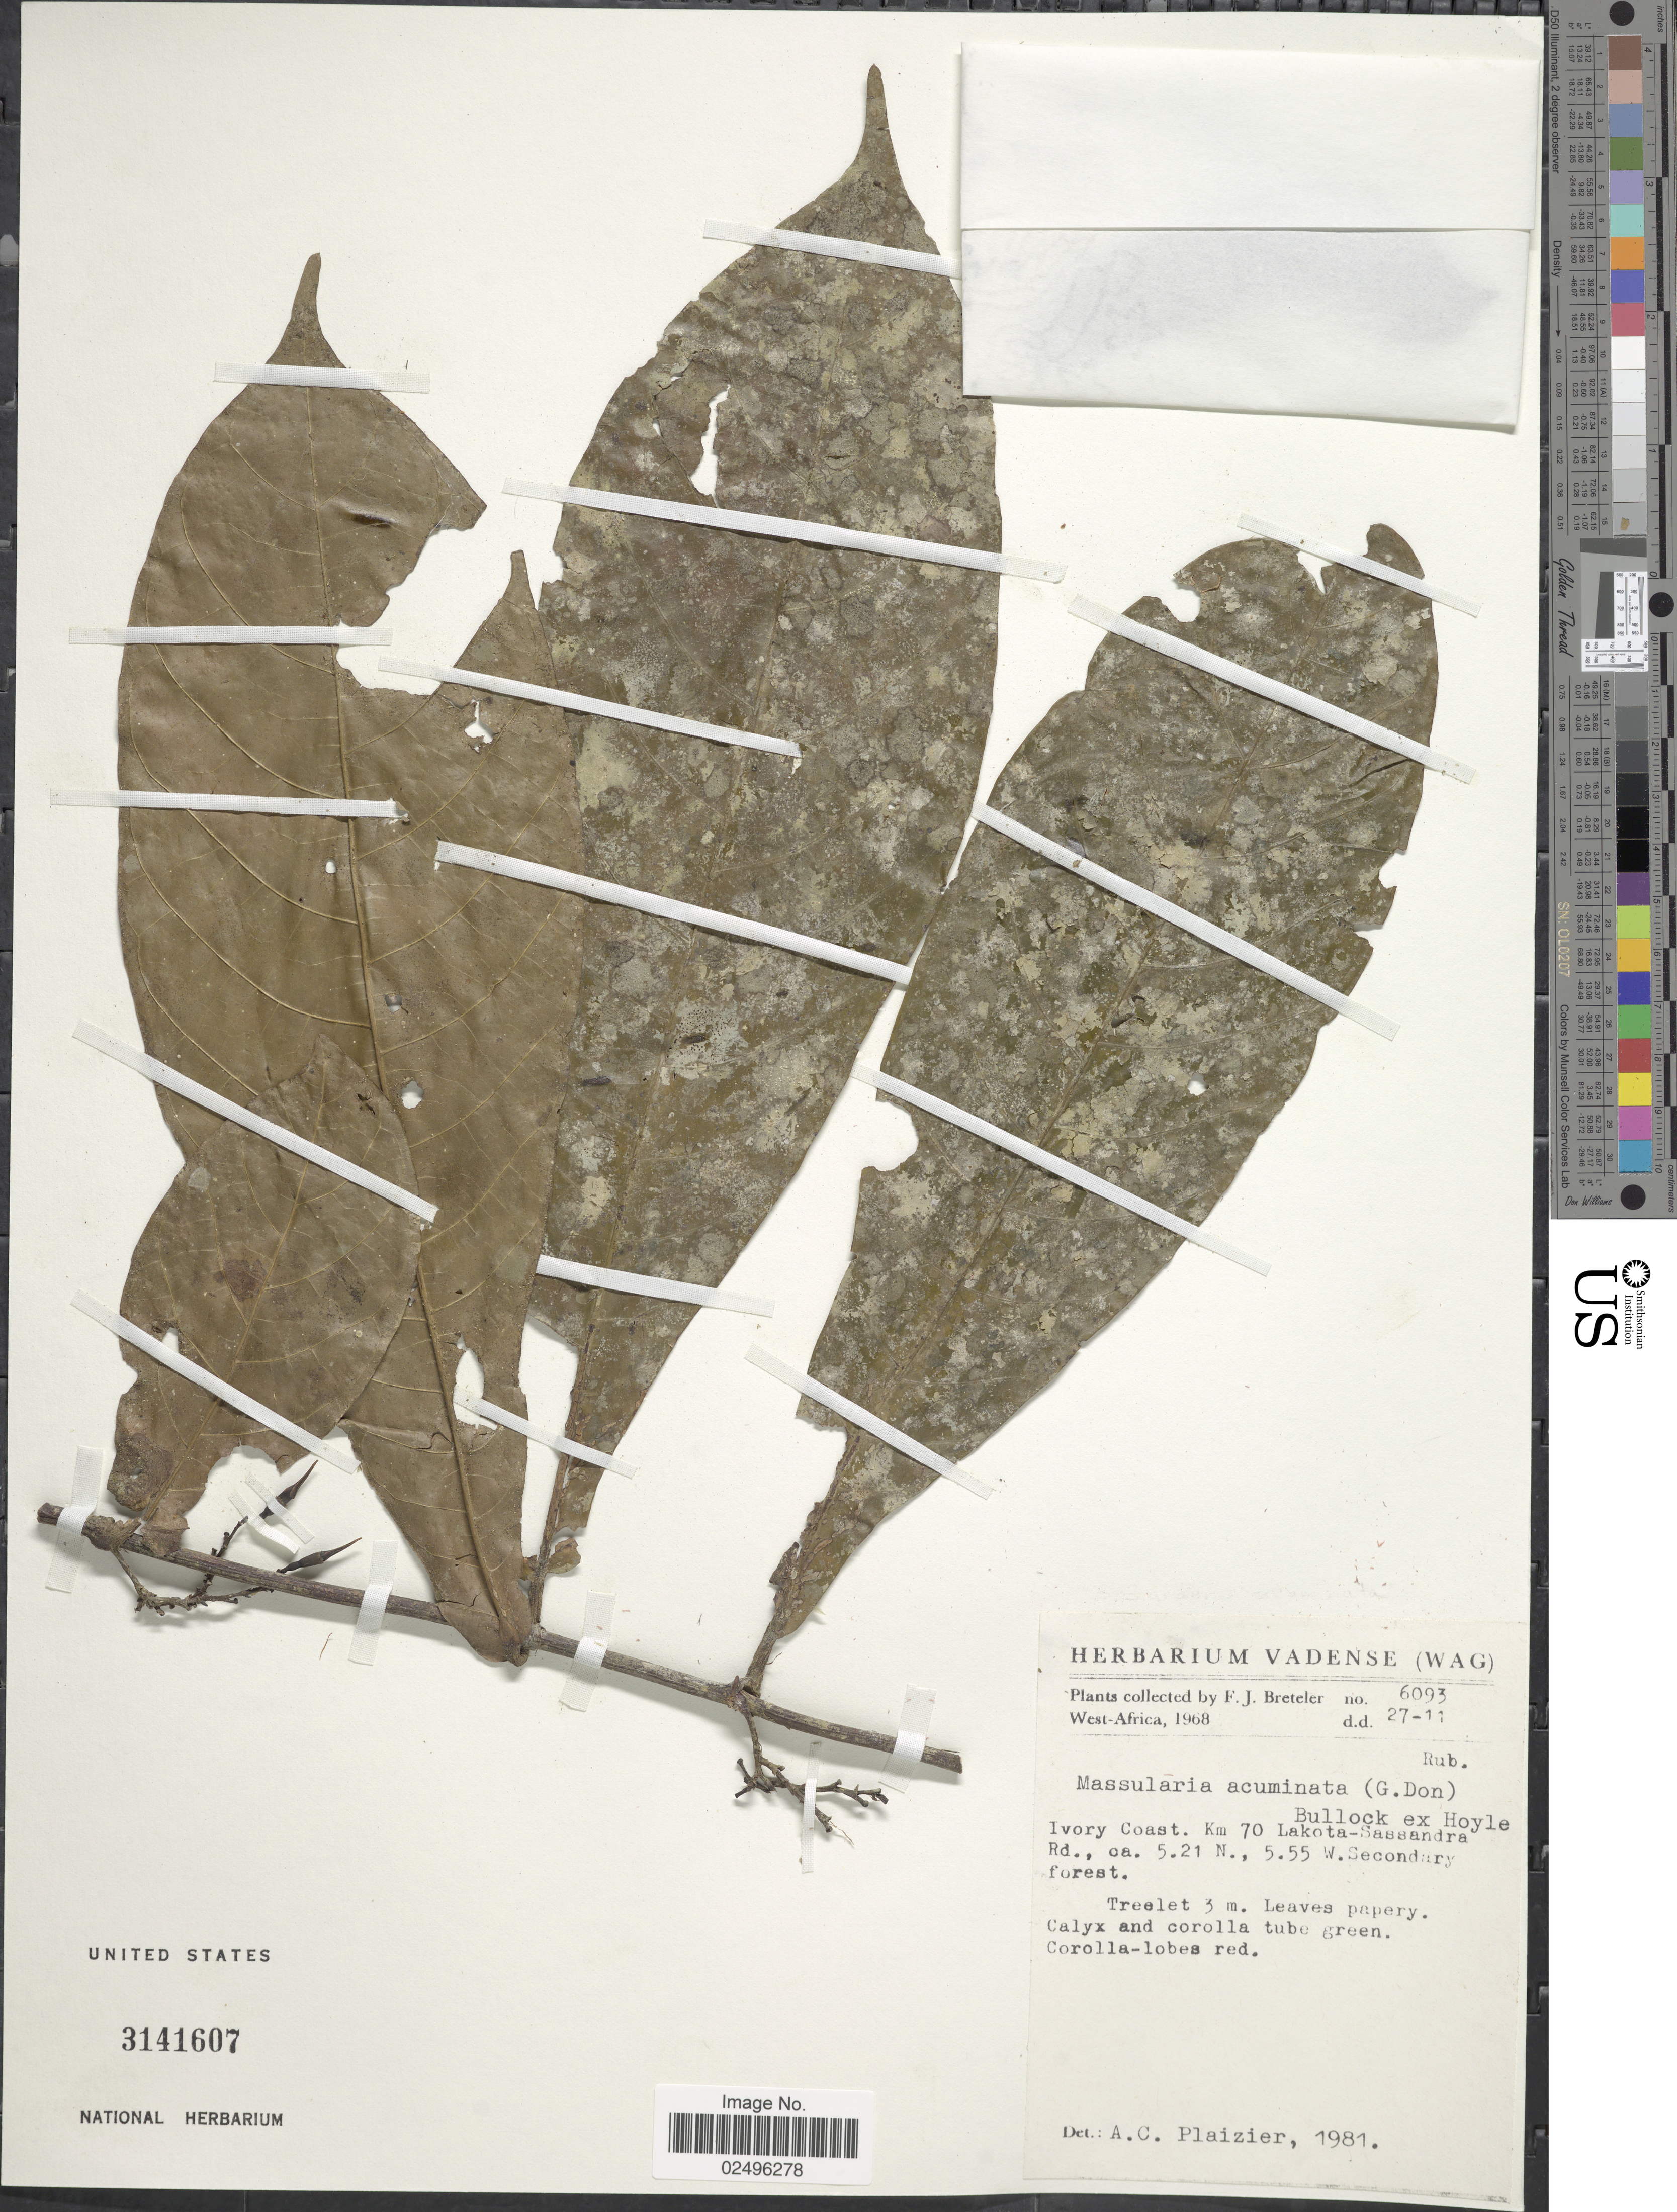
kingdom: Plantae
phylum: Tracheophyta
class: Magnoliopsida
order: Gentianales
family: Rubiaceae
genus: Massularia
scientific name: Massularia acuminata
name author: (G. Don) Bullock ex Hoyle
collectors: F. J. Breteler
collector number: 6093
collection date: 1968-11-27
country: Ivory Coast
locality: Km 70 Lakota-Sassandra Rd., West Africa [unsure placement]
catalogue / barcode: US 3141607